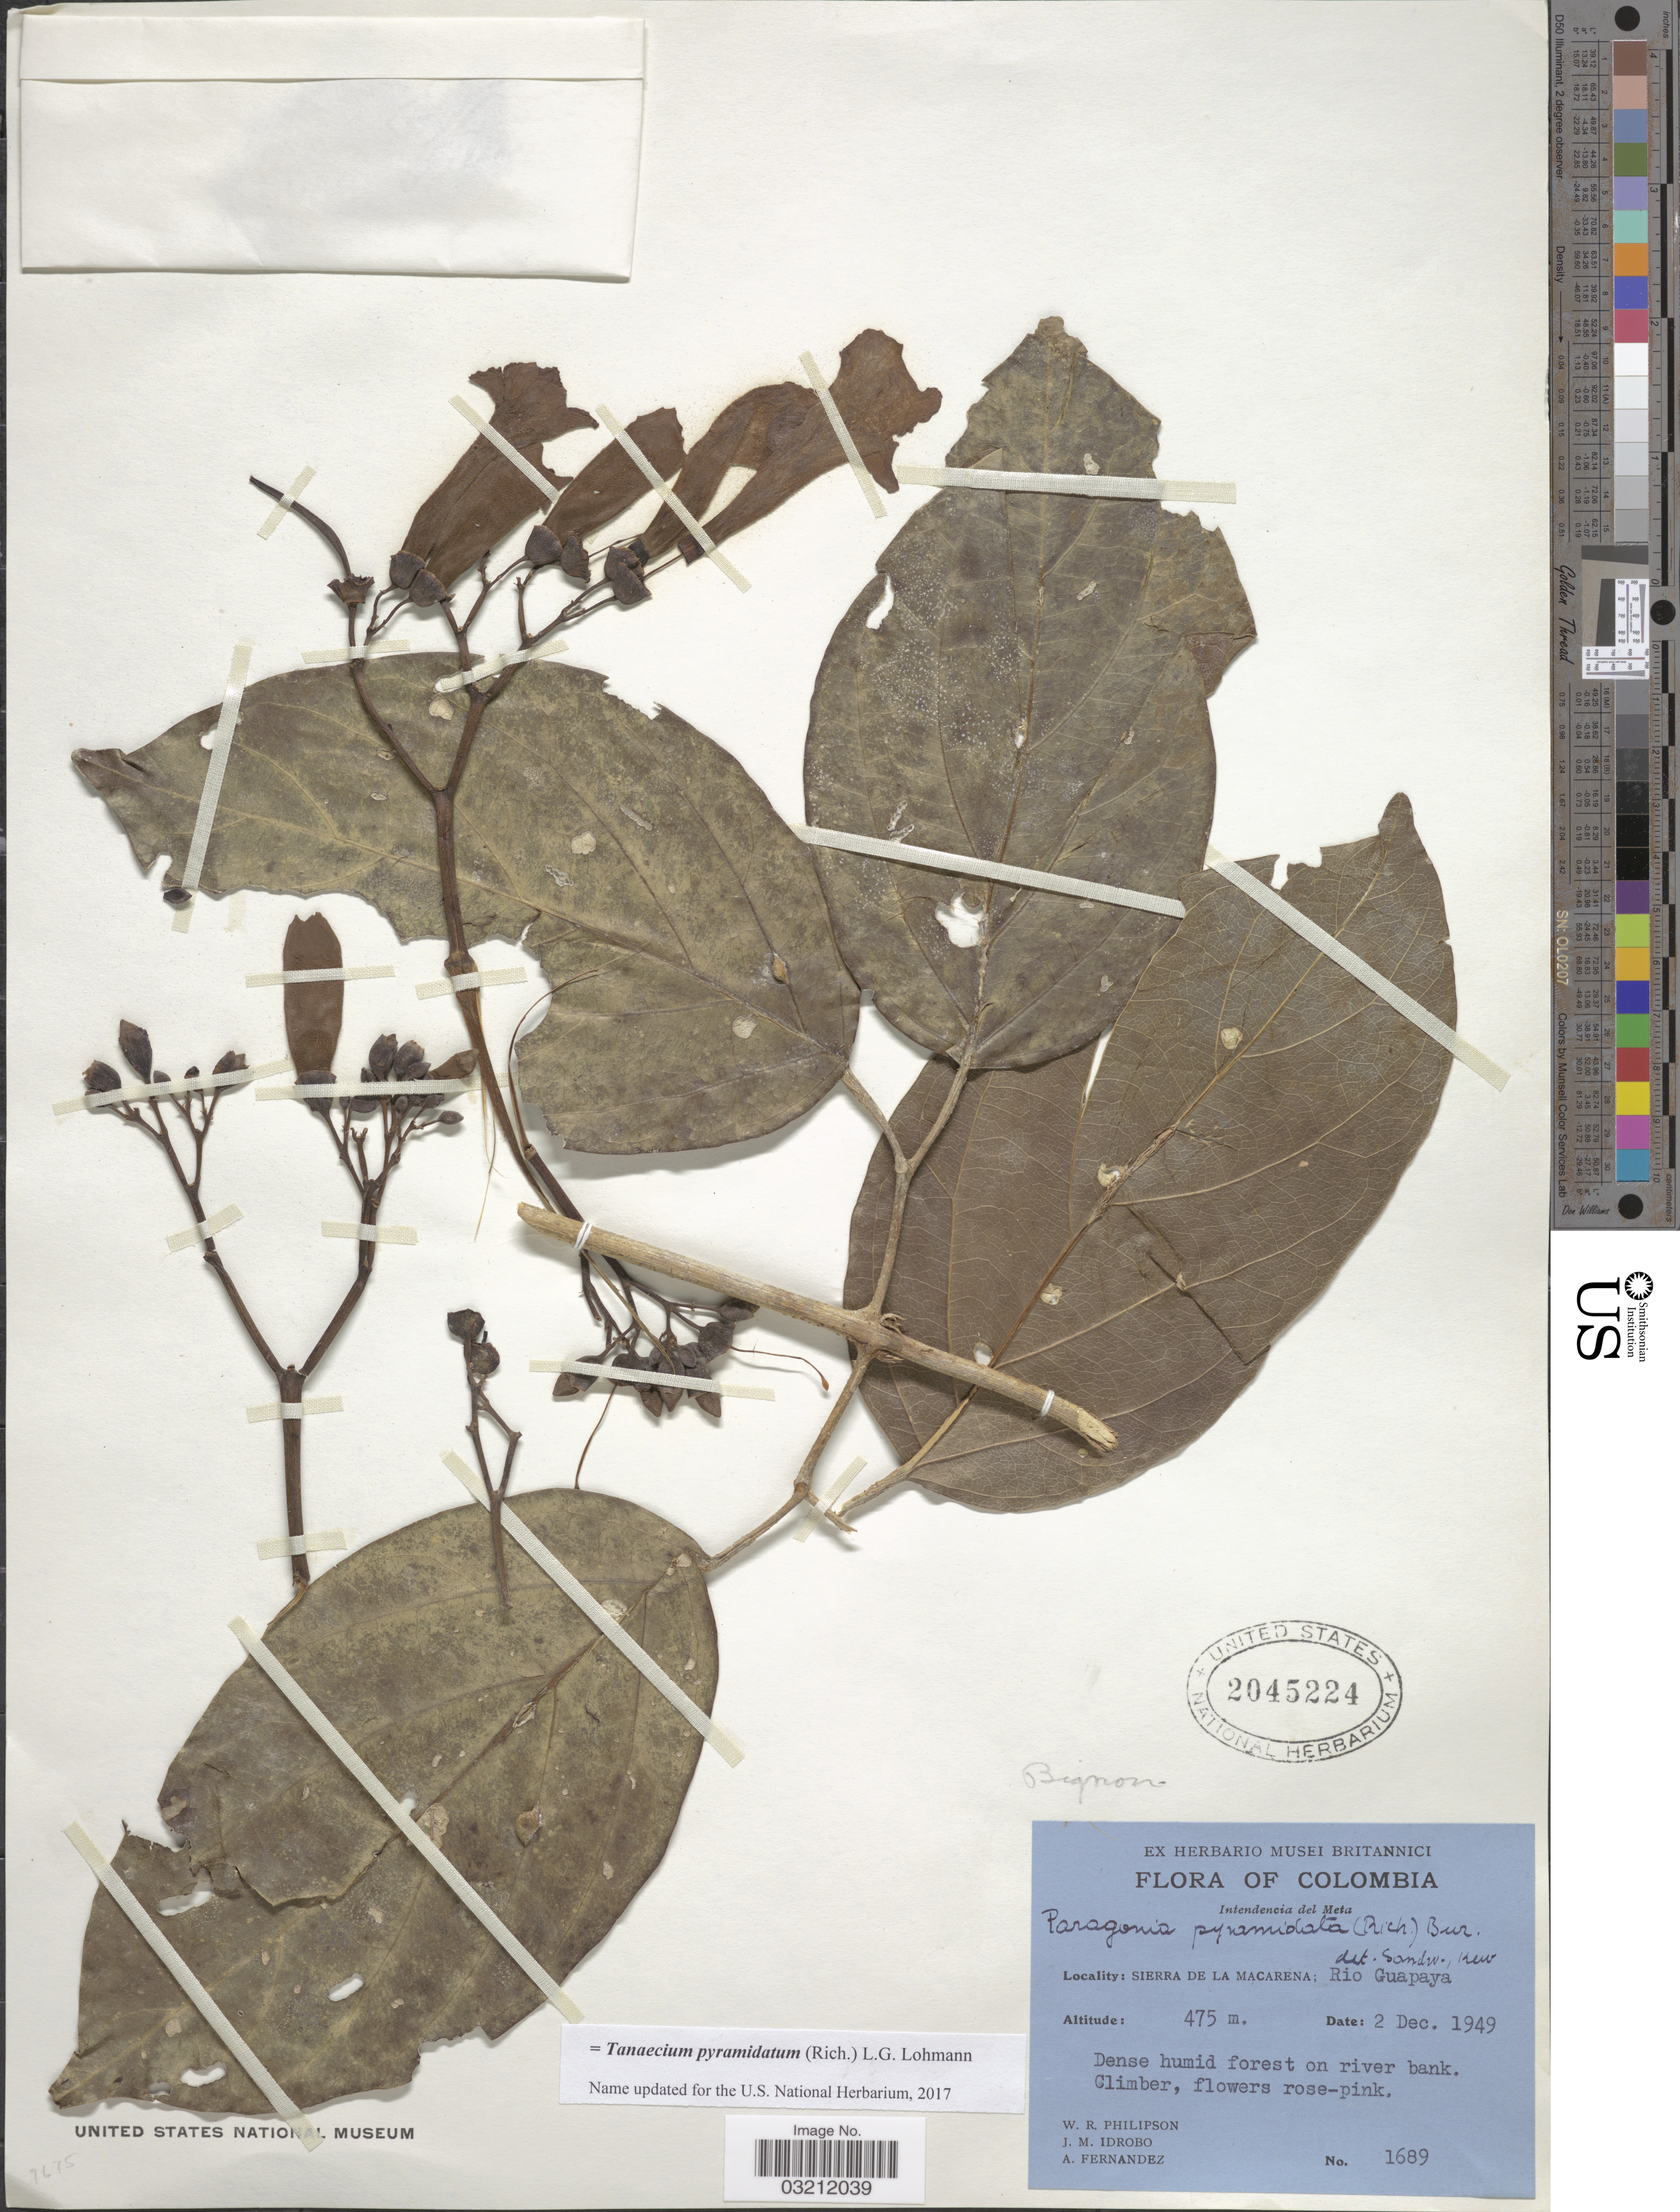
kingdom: Plantae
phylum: Tracheophyta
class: Magnoliopsida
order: Lamiales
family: Bignoniaceae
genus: Tanaecium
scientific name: Tanaecium pyramidatum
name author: (Rich.) L.G. Lohmann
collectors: W. R. Philipson, J. M. Idrobo & A. Fernandez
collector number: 1689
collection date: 1949-12-02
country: Colombia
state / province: Meta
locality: Intendencia del Meta. Sierra de La Macarena: Rio Guapaya.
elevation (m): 475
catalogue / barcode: US 2045224